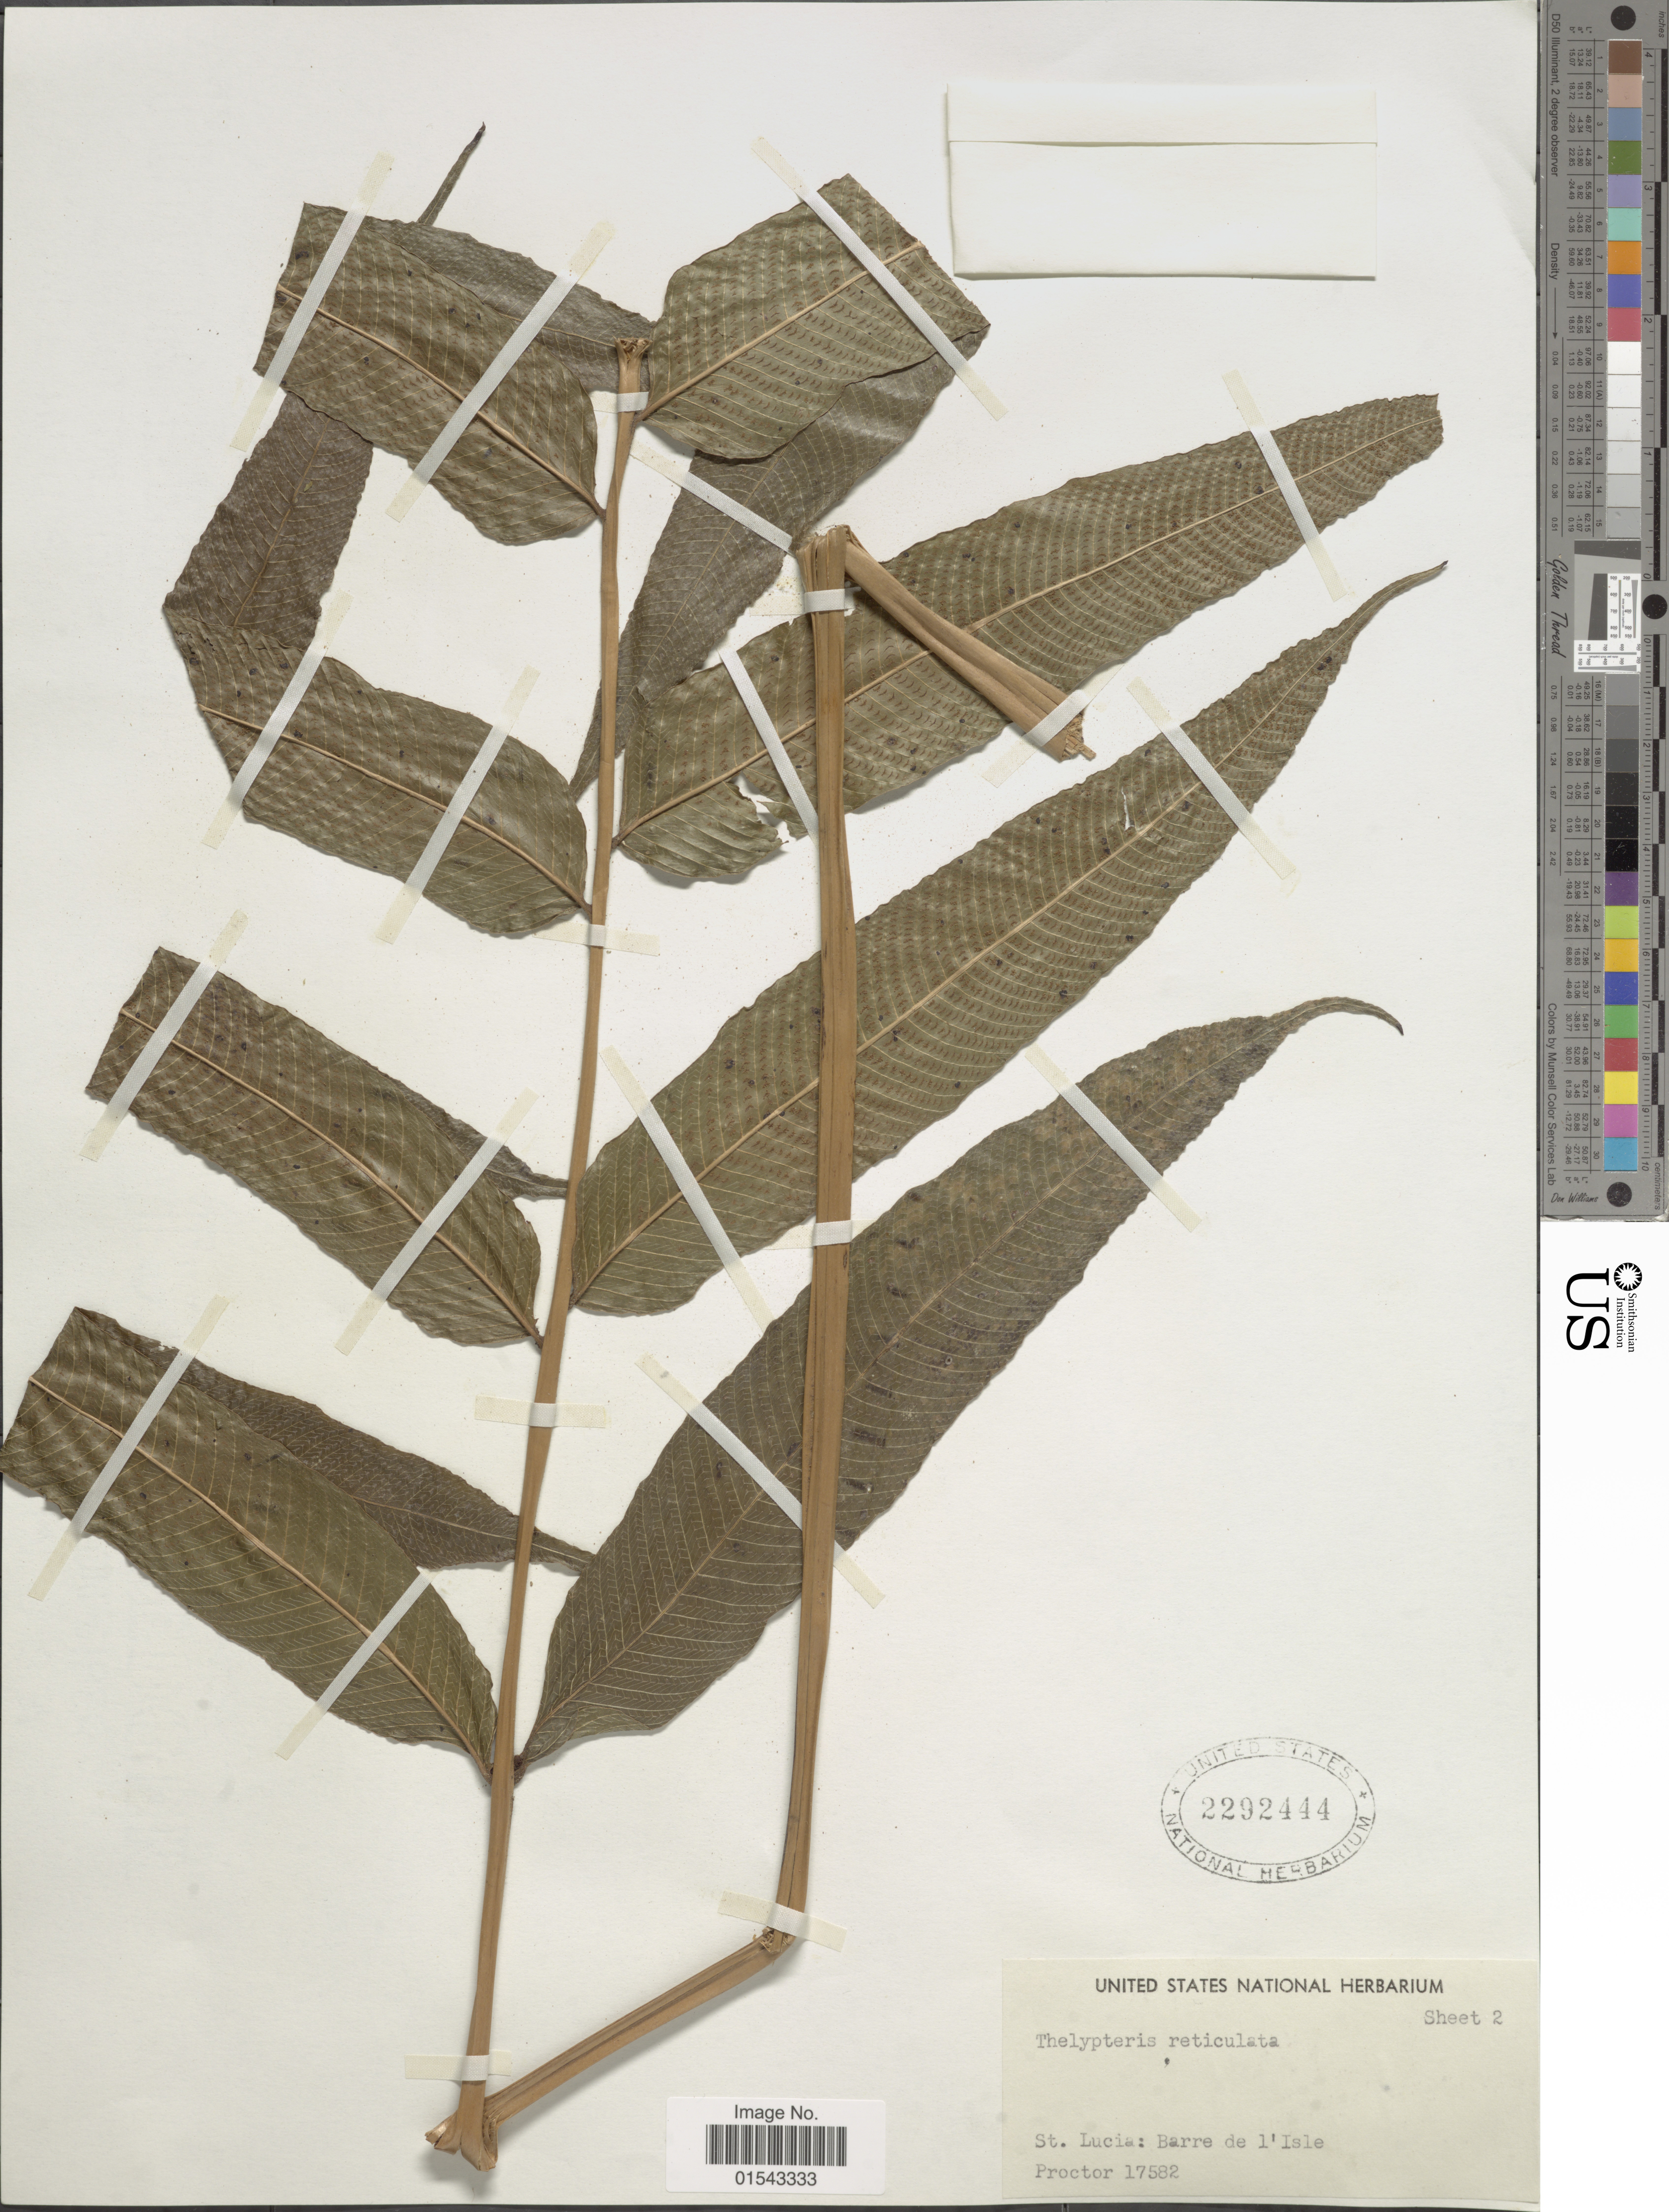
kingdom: Plantae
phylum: Tracheophyta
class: Polypodiopsida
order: Polypodiales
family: Thelypteridaceae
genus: Meniscium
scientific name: Meniscium reticulatum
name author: (L.) Sw.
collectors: -- Proctor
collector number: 17582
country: St. Lucia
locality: Barre de l'Isle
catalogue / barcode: US 2292444